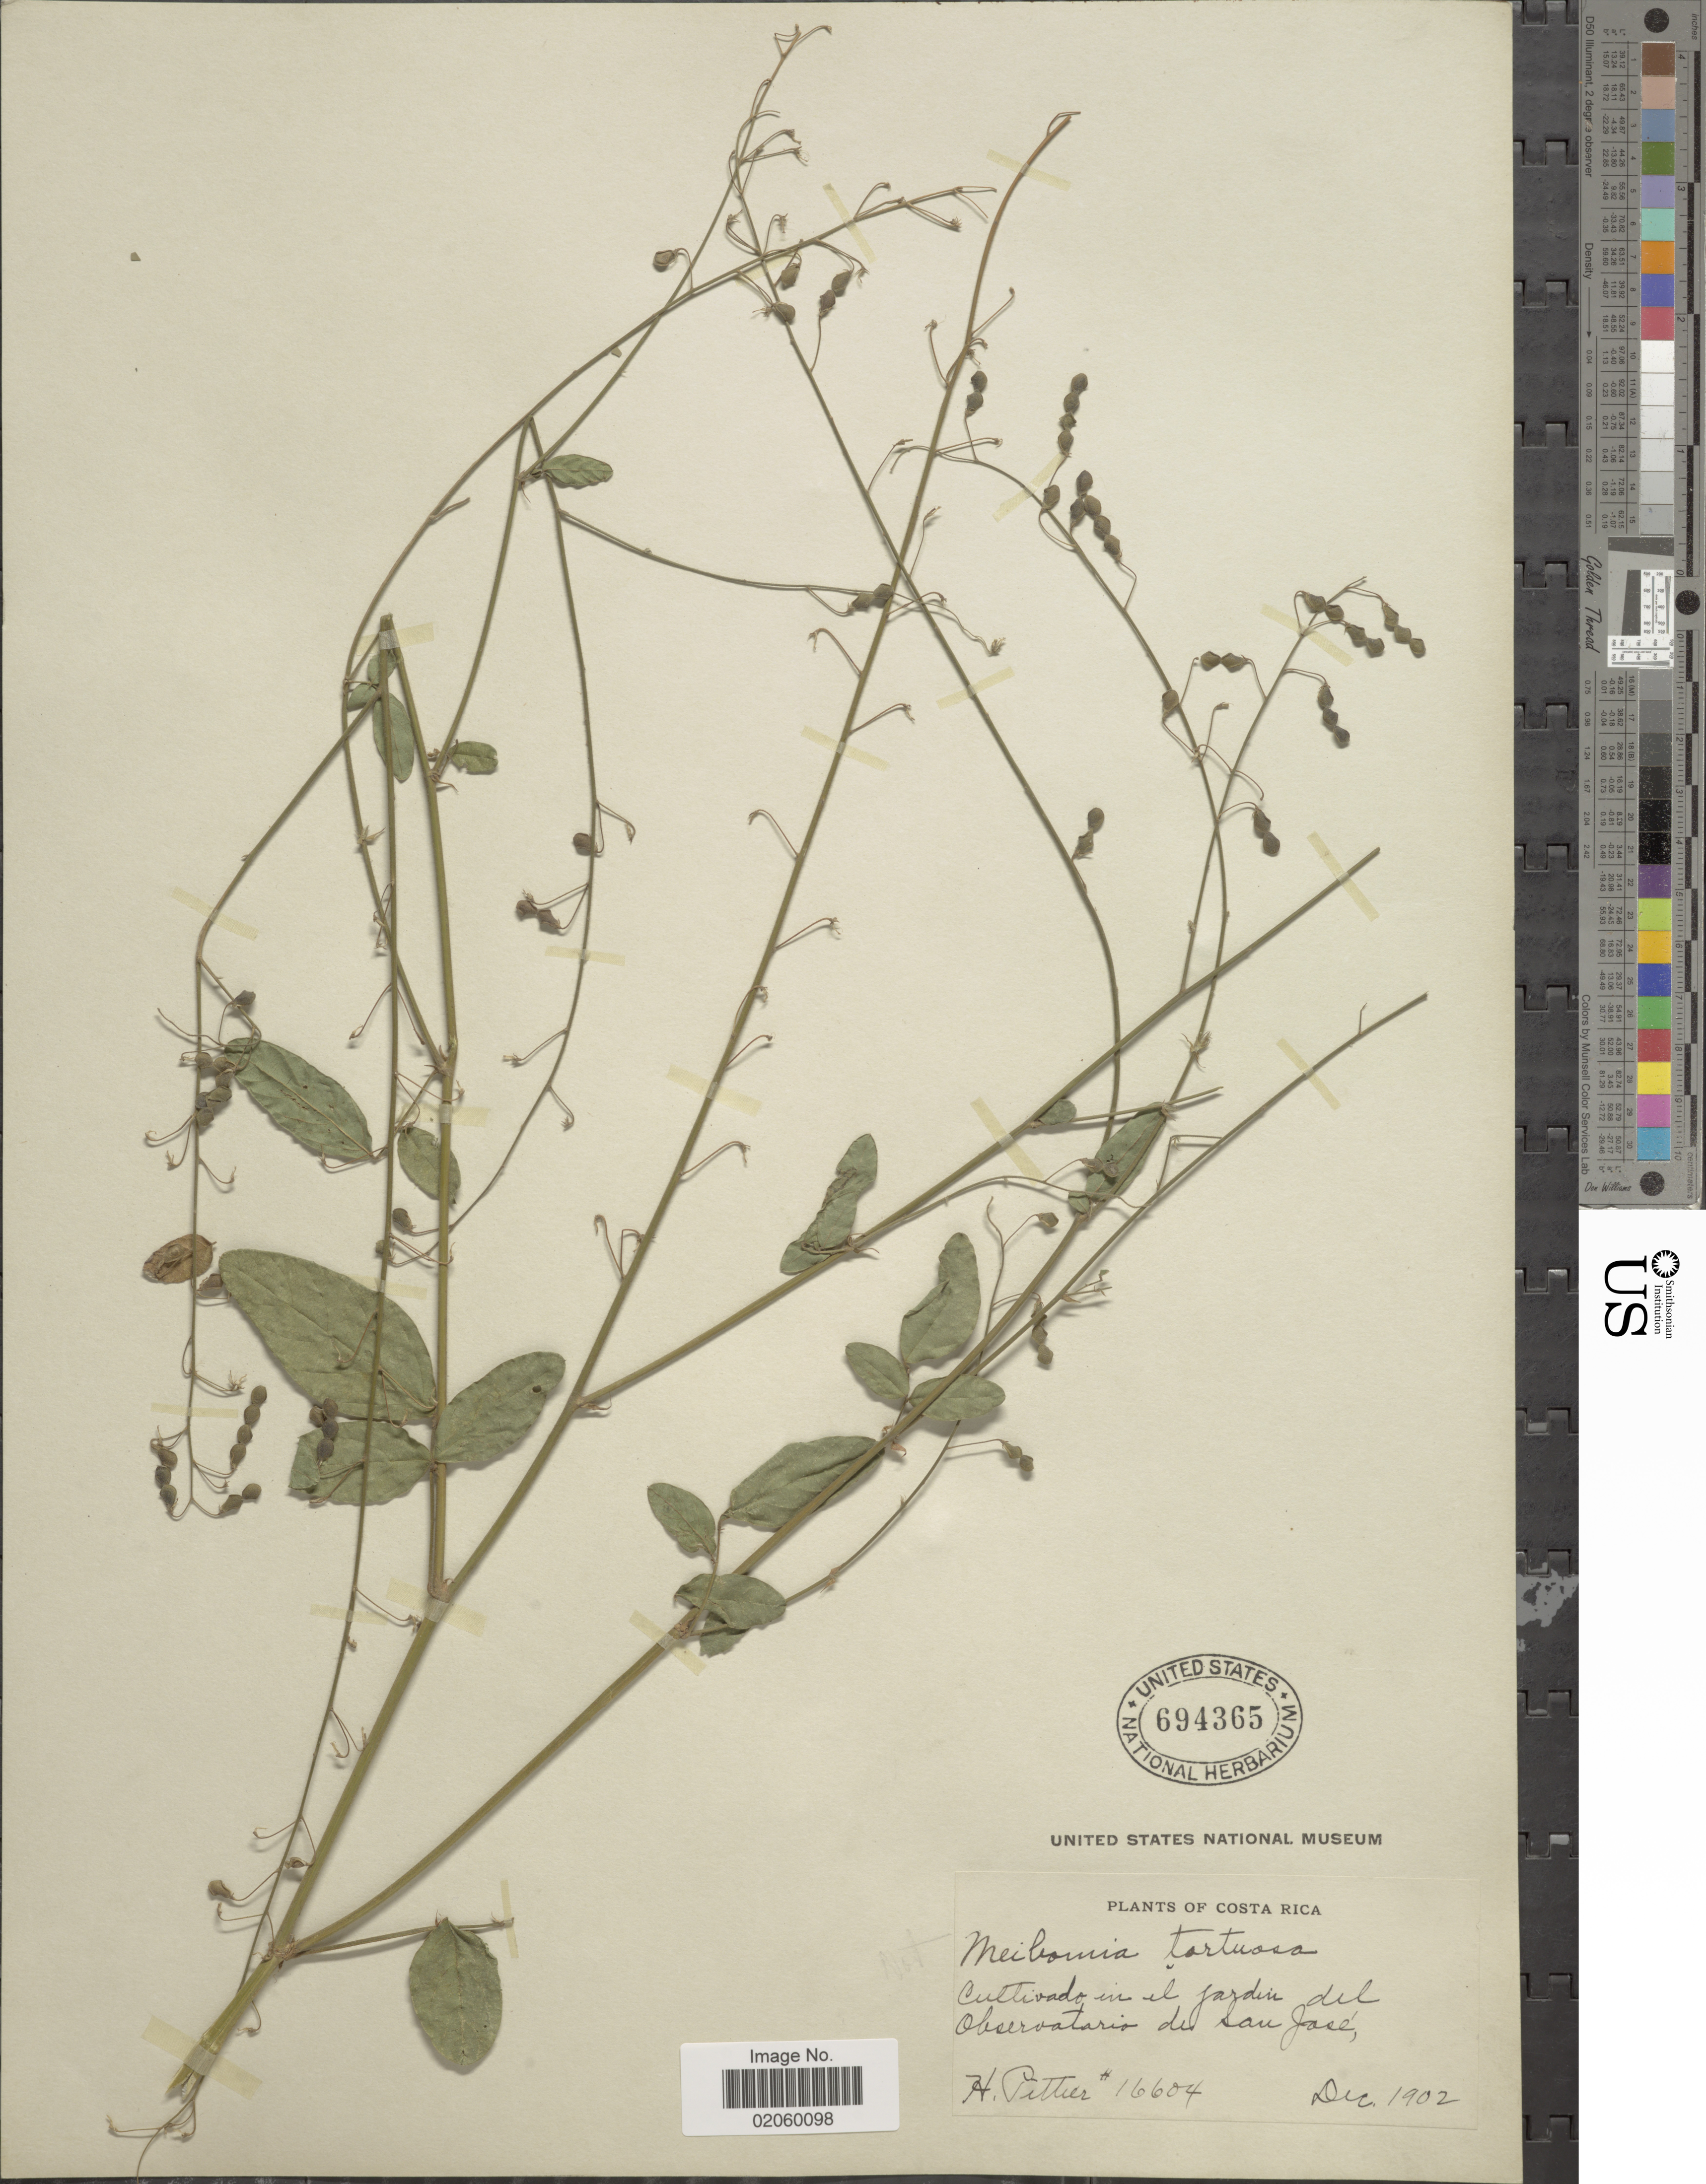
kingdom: Plantae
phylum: Tracheophyta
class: Magnoliopsida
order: Fabales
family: Fabaceae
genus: Desmodium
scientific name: Desmodium tortuosum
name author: (Sw.) DC.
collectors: H. F. Pittier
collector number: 16604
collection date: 1902-12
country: Costa Rica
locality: Cultivado en el jardin del observatorio de San Jose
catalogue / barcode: US 694365